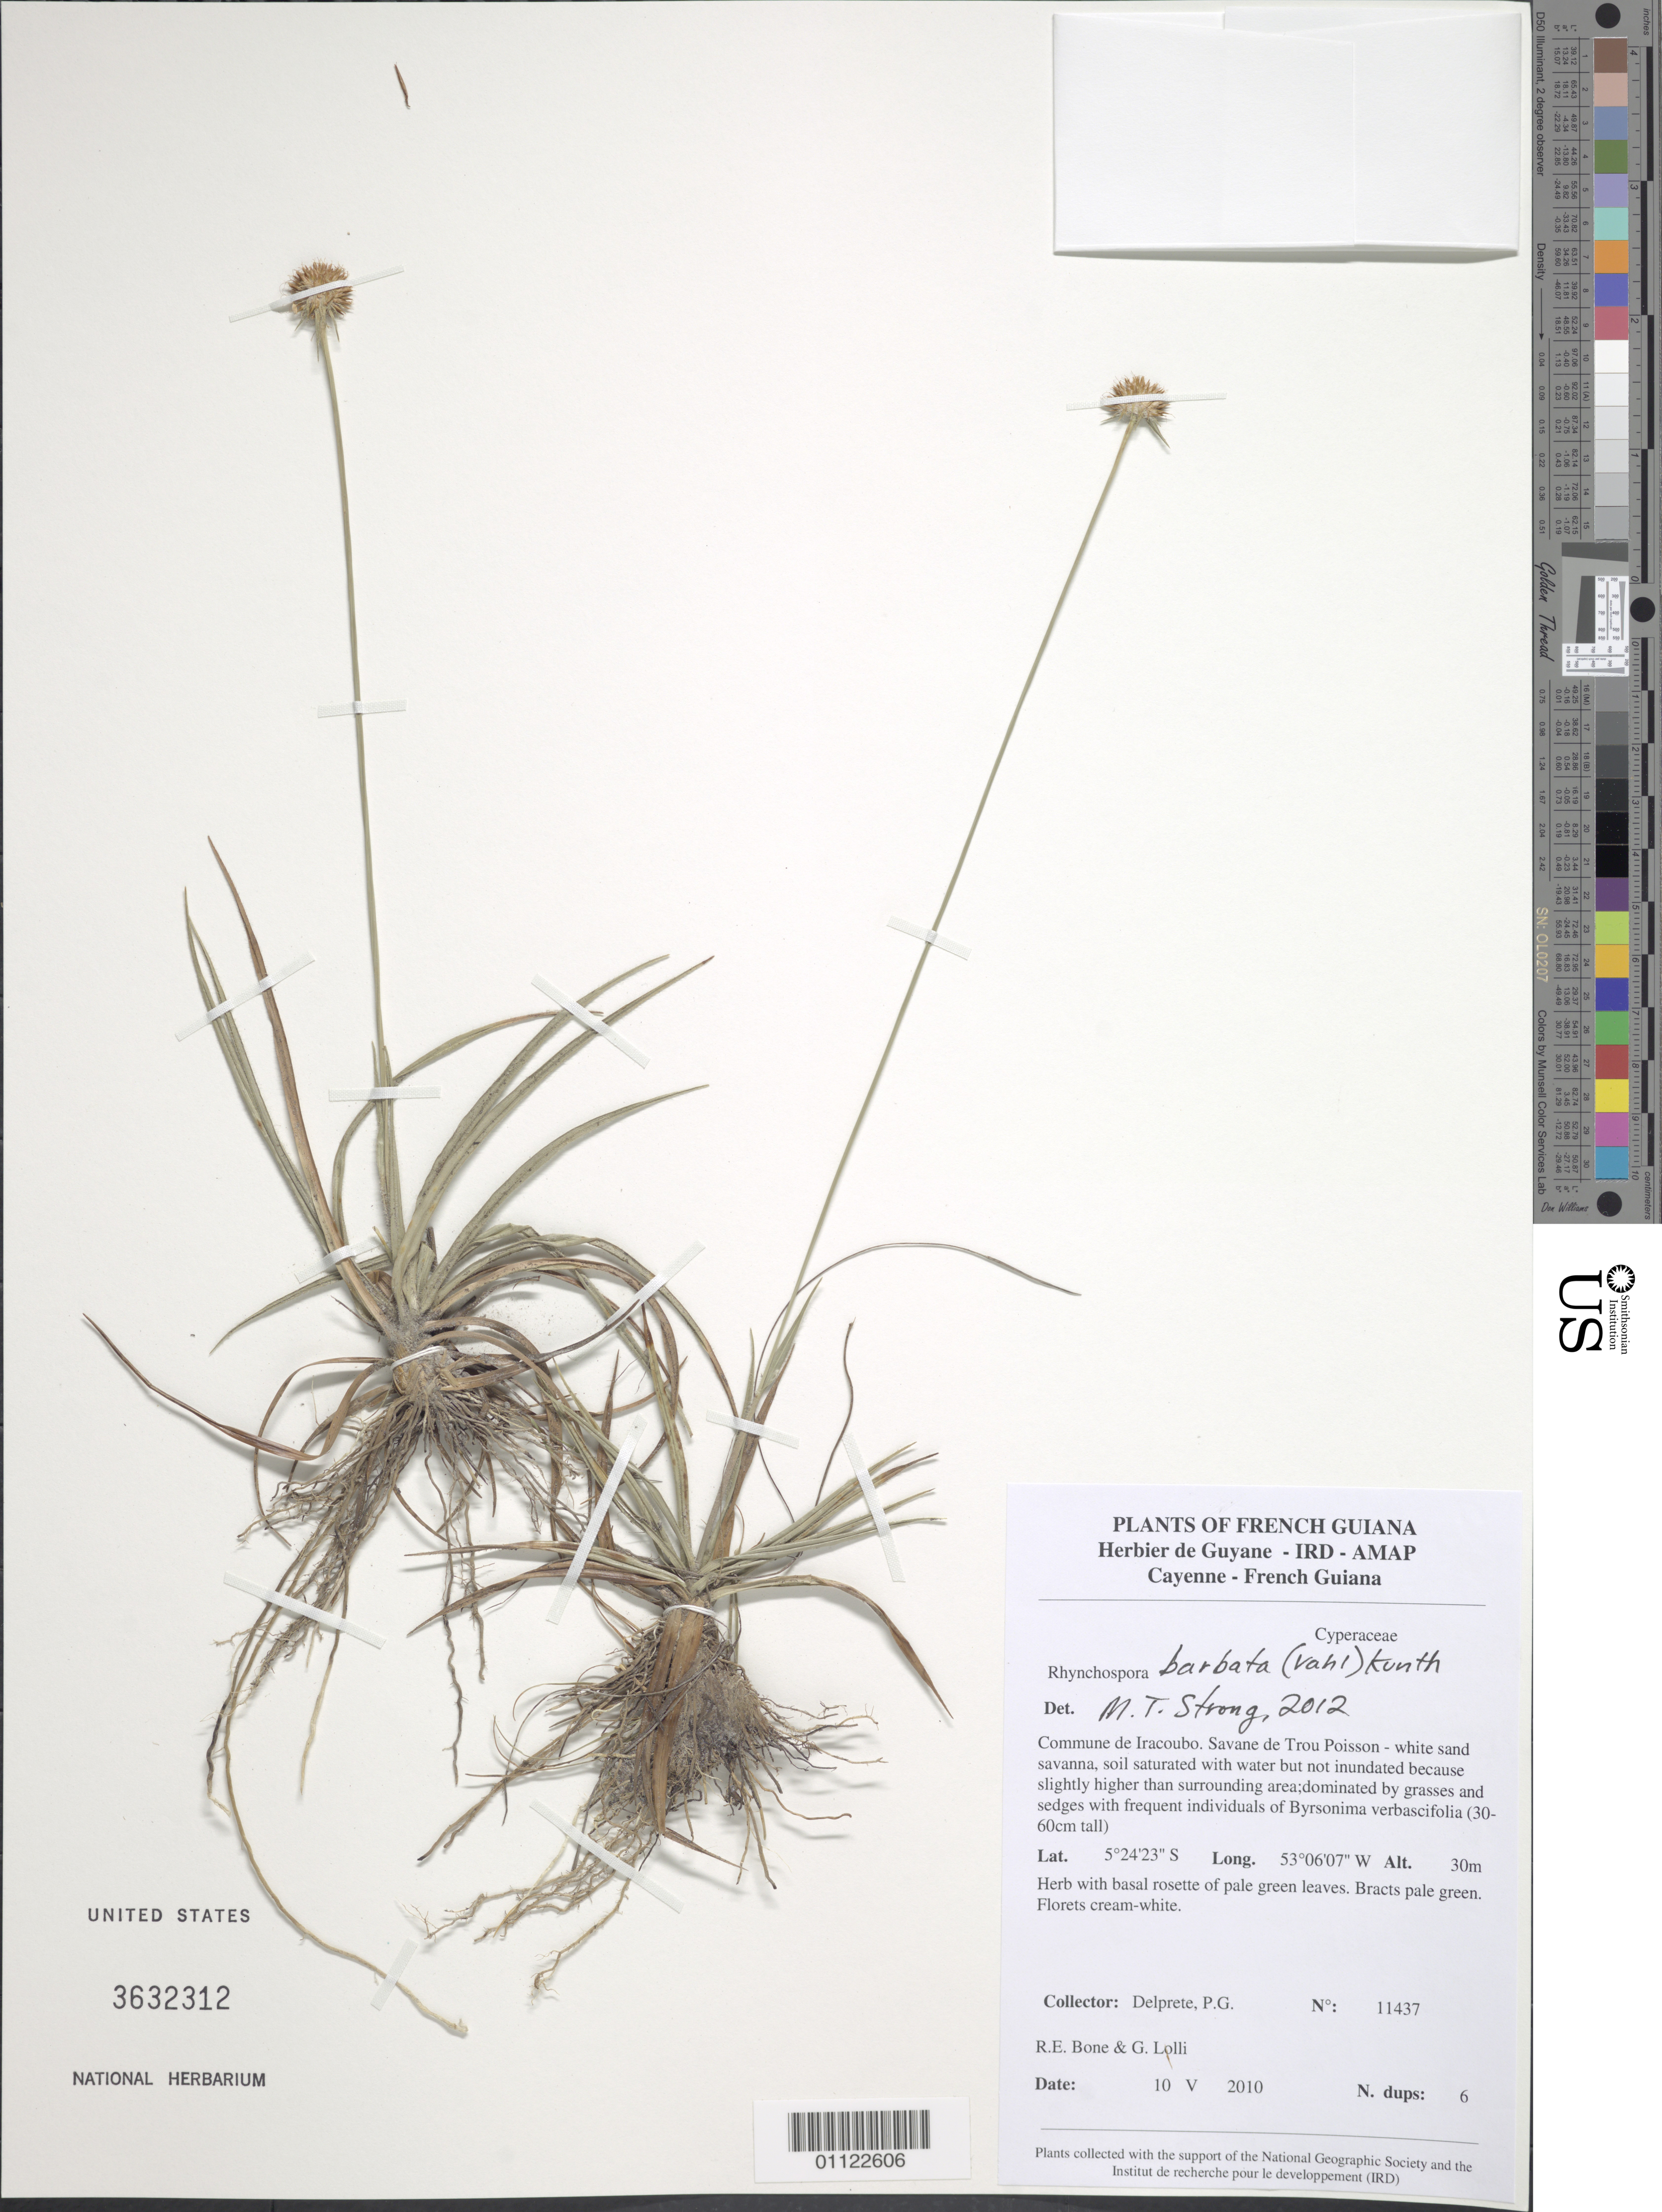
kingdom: Plantae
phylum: Tracheophyta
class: Liliopsida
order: Poales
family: Cyperaceae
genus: Rhynchospora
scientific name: Rhynchospora barbata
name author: (Vahl) Kunth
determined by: Alves, K.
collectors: P. G. Delprete, R. Bone & G. Lolli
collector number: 11437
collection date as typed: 10-May-10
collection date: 1910-05-10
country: French Guiana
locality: Commune de Iracoubo. Savane de Trou Poisson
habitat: White sand savanna, soil saturated with water but not inundated bc slightly higher than surroudning area; dominated by grasses and sedges with frequen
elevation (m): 30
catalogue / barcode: US 3632312